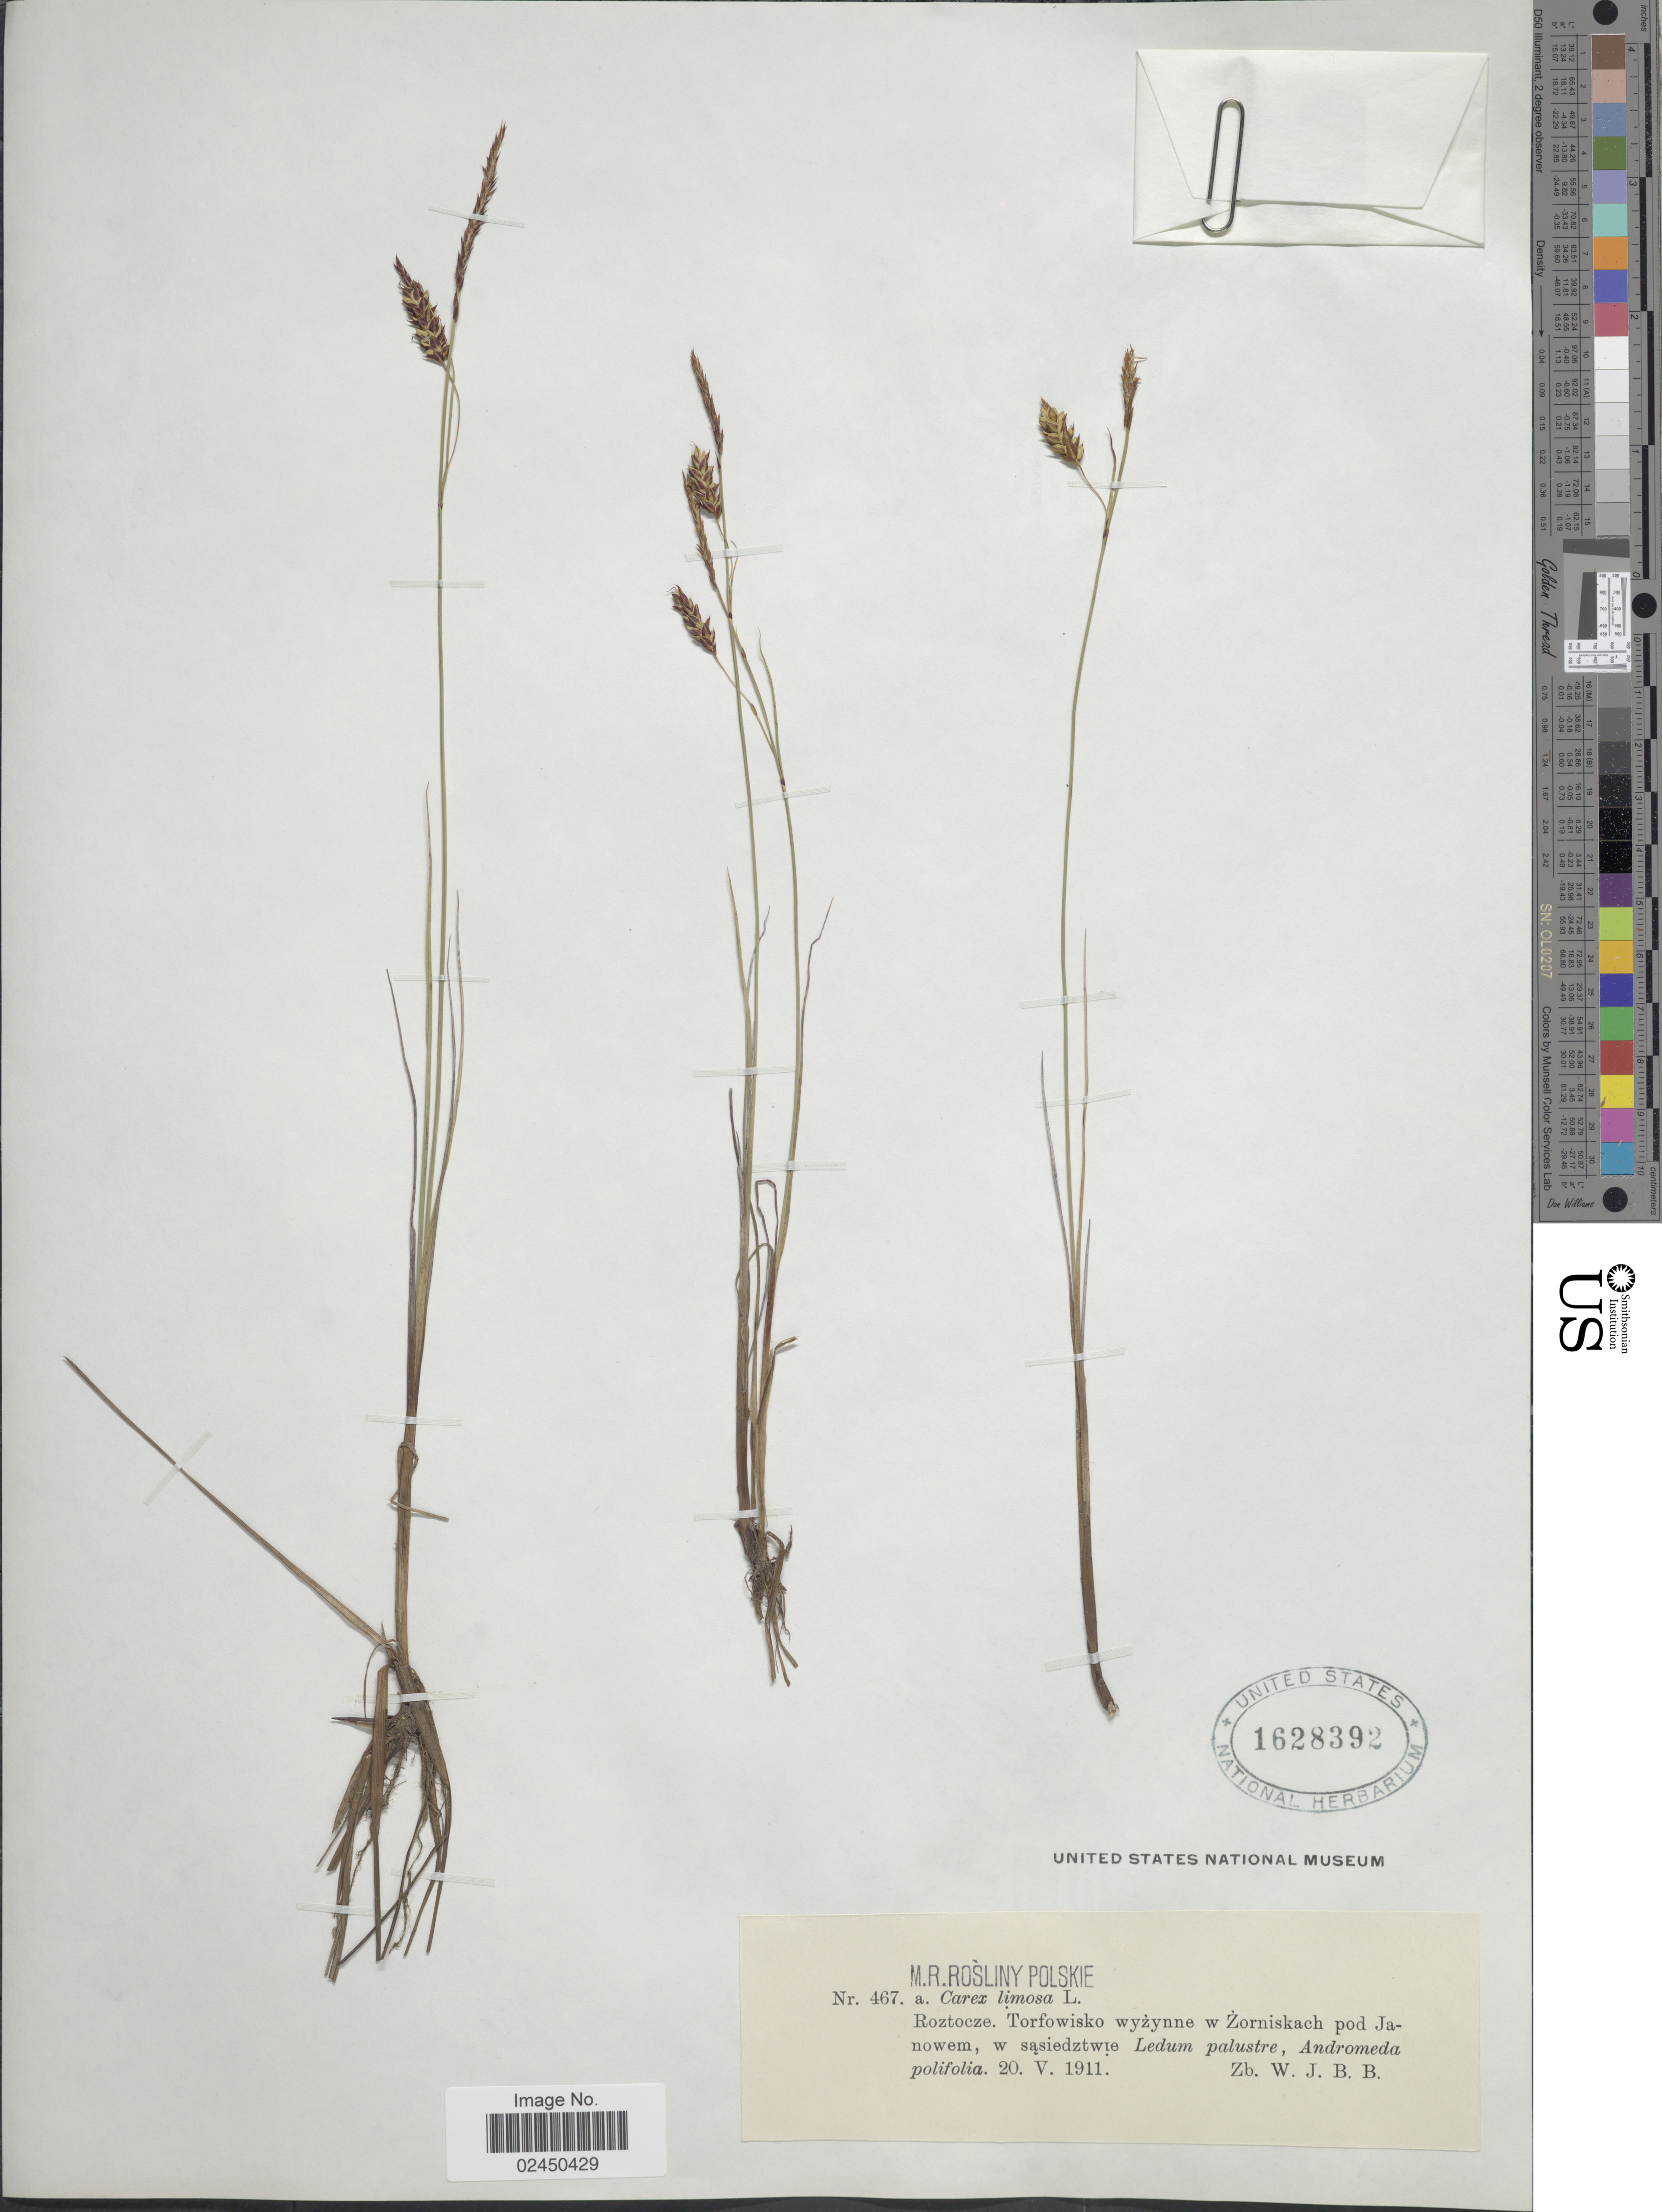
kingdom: Plantae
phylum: Tracheophyta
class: Liliopsida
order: Poales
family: Cyperaceae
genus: Carex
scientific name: Carex limosa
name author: L.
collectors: J. B. B.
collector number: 467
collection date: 1911-05-20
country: Poland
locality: Roztocze, Torfowisko wyzynne w Zorniskach pod Janowem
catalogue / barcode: US 1628392